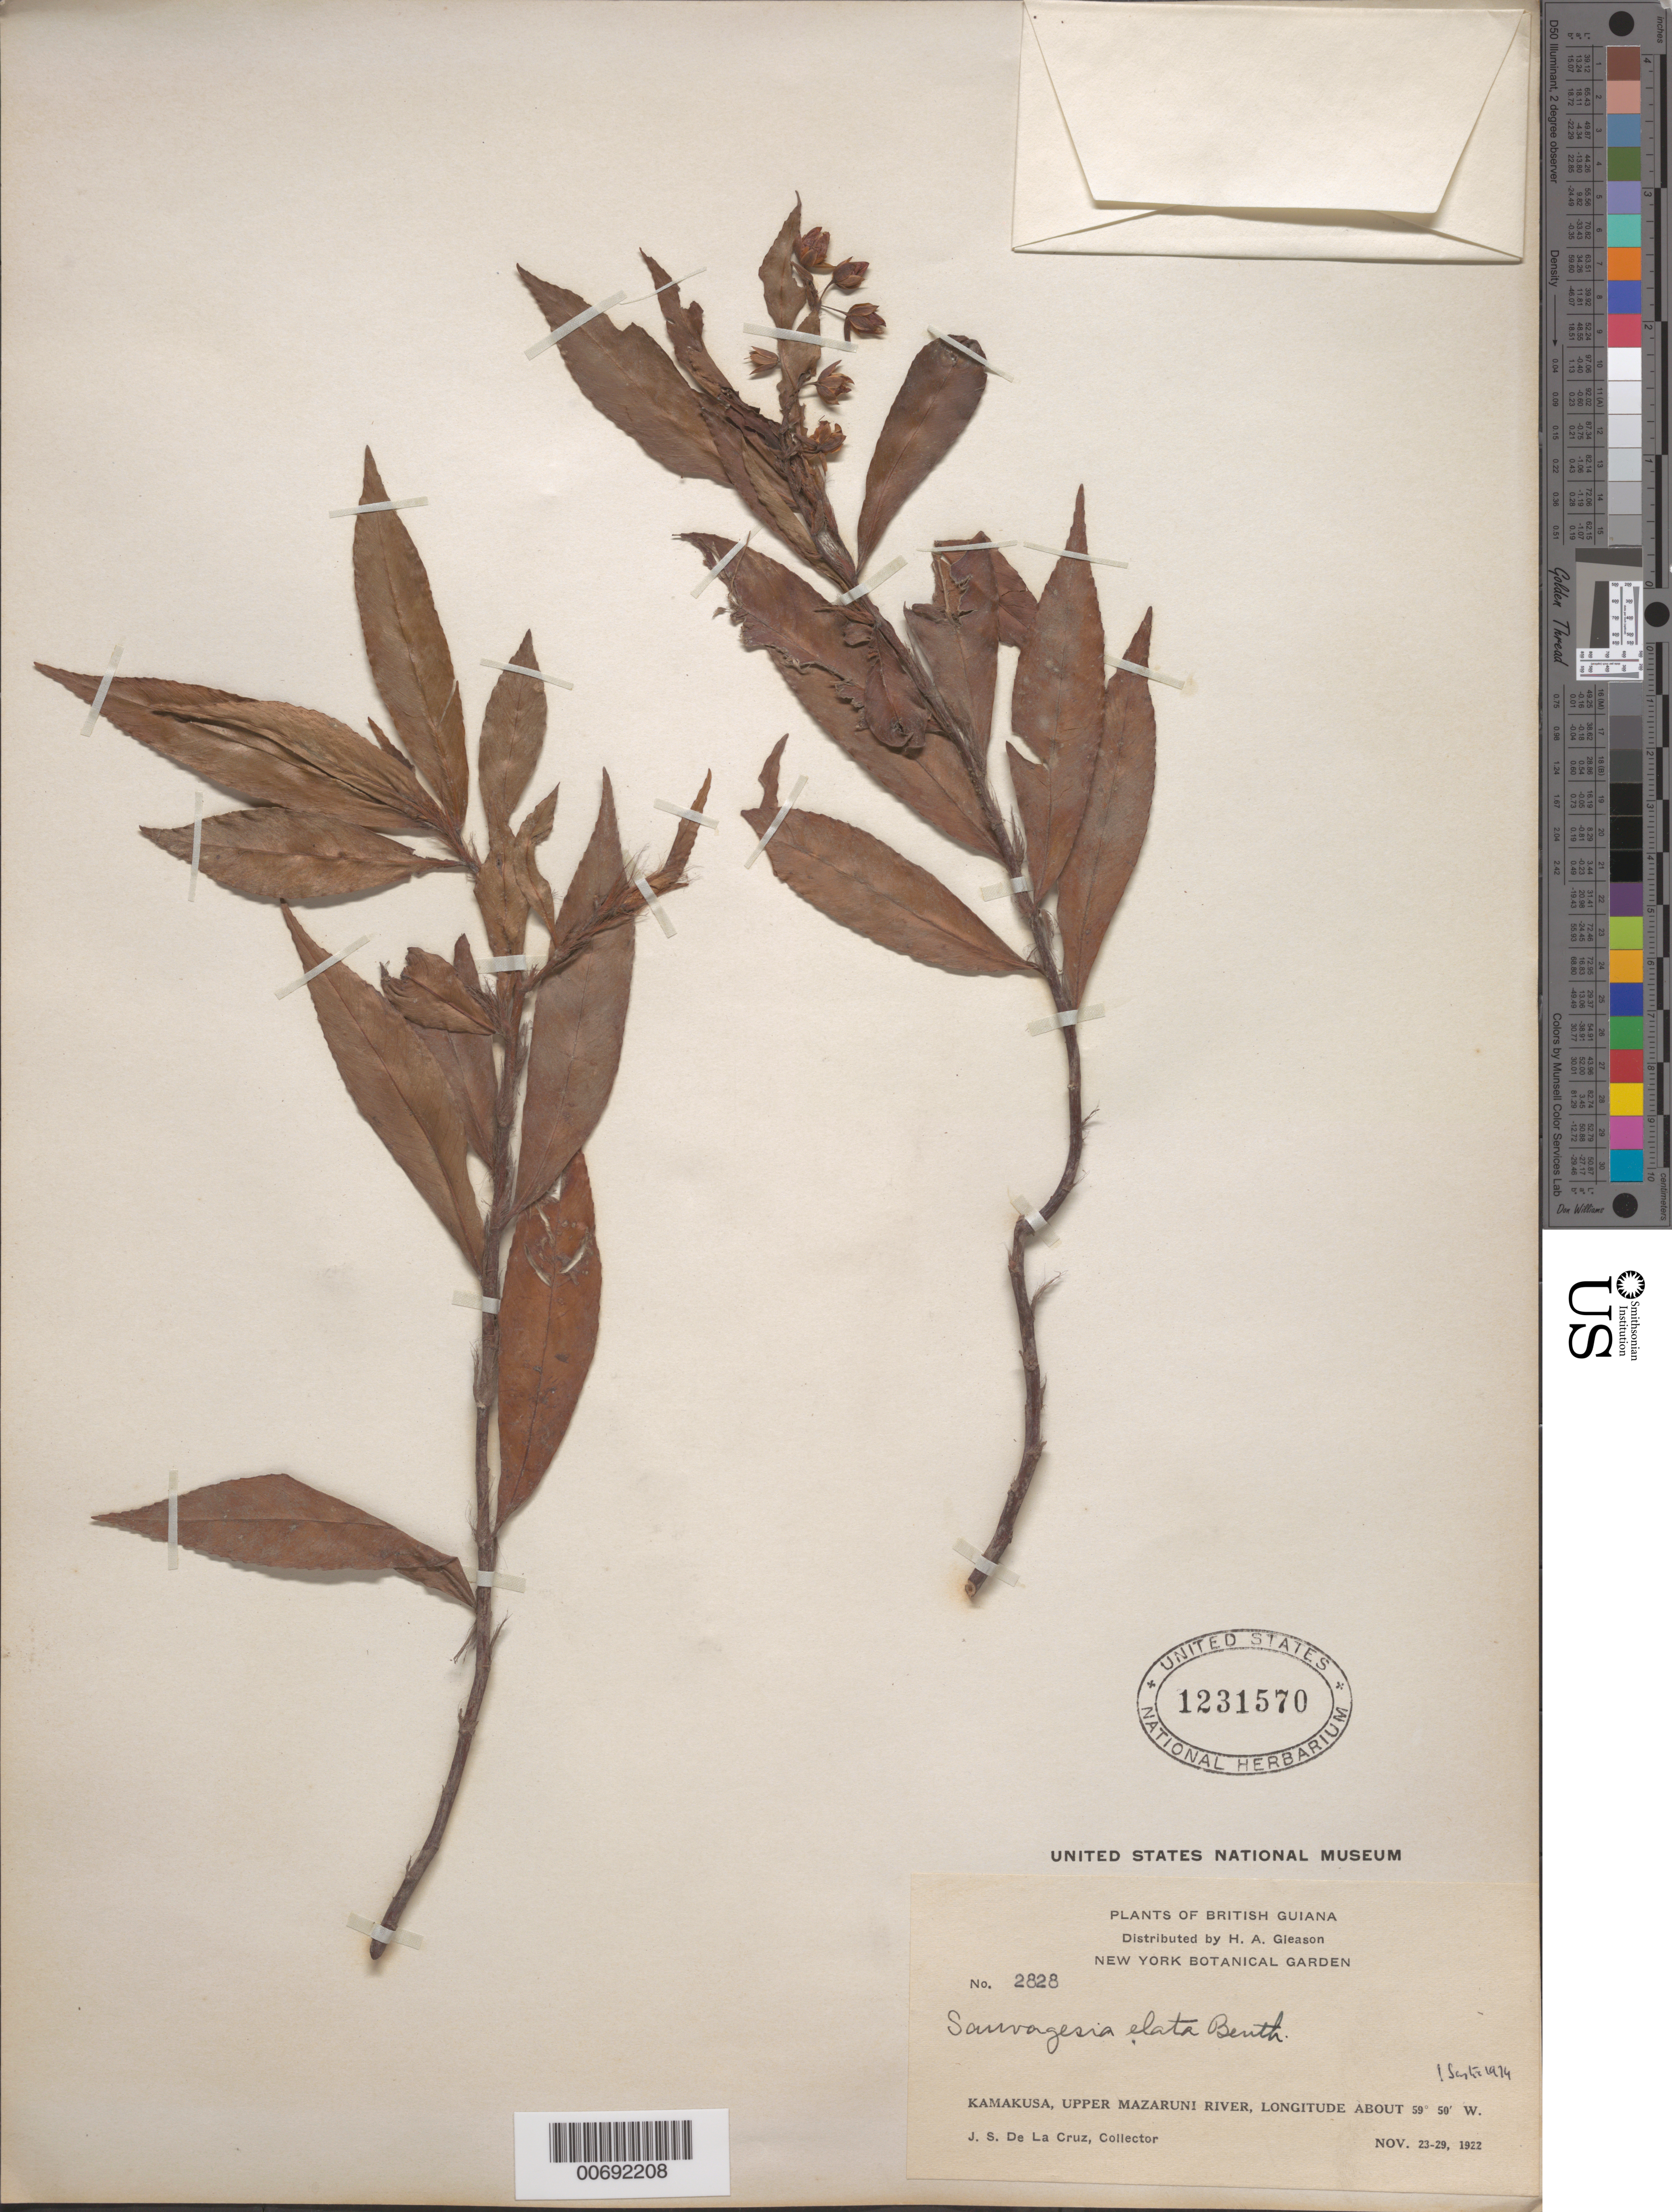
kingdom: Plantae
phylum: Tracheophyta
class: Magnoliopsida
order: Malpighiales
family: Ochnaceae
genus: Sauvagesia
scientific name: Sauvagesia elata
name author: Benth.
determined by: Sastre, C. H. L.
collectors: J. S. de la Cruz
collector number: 2828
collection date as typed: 23-Nov-22 to 29-Nov-22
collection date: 1922-11-23/1922-11-29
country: Guyana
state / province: Cuyuni-Mazaruni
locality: Kamakusa, Upper Mazaruni R.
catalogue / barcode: US 1231570